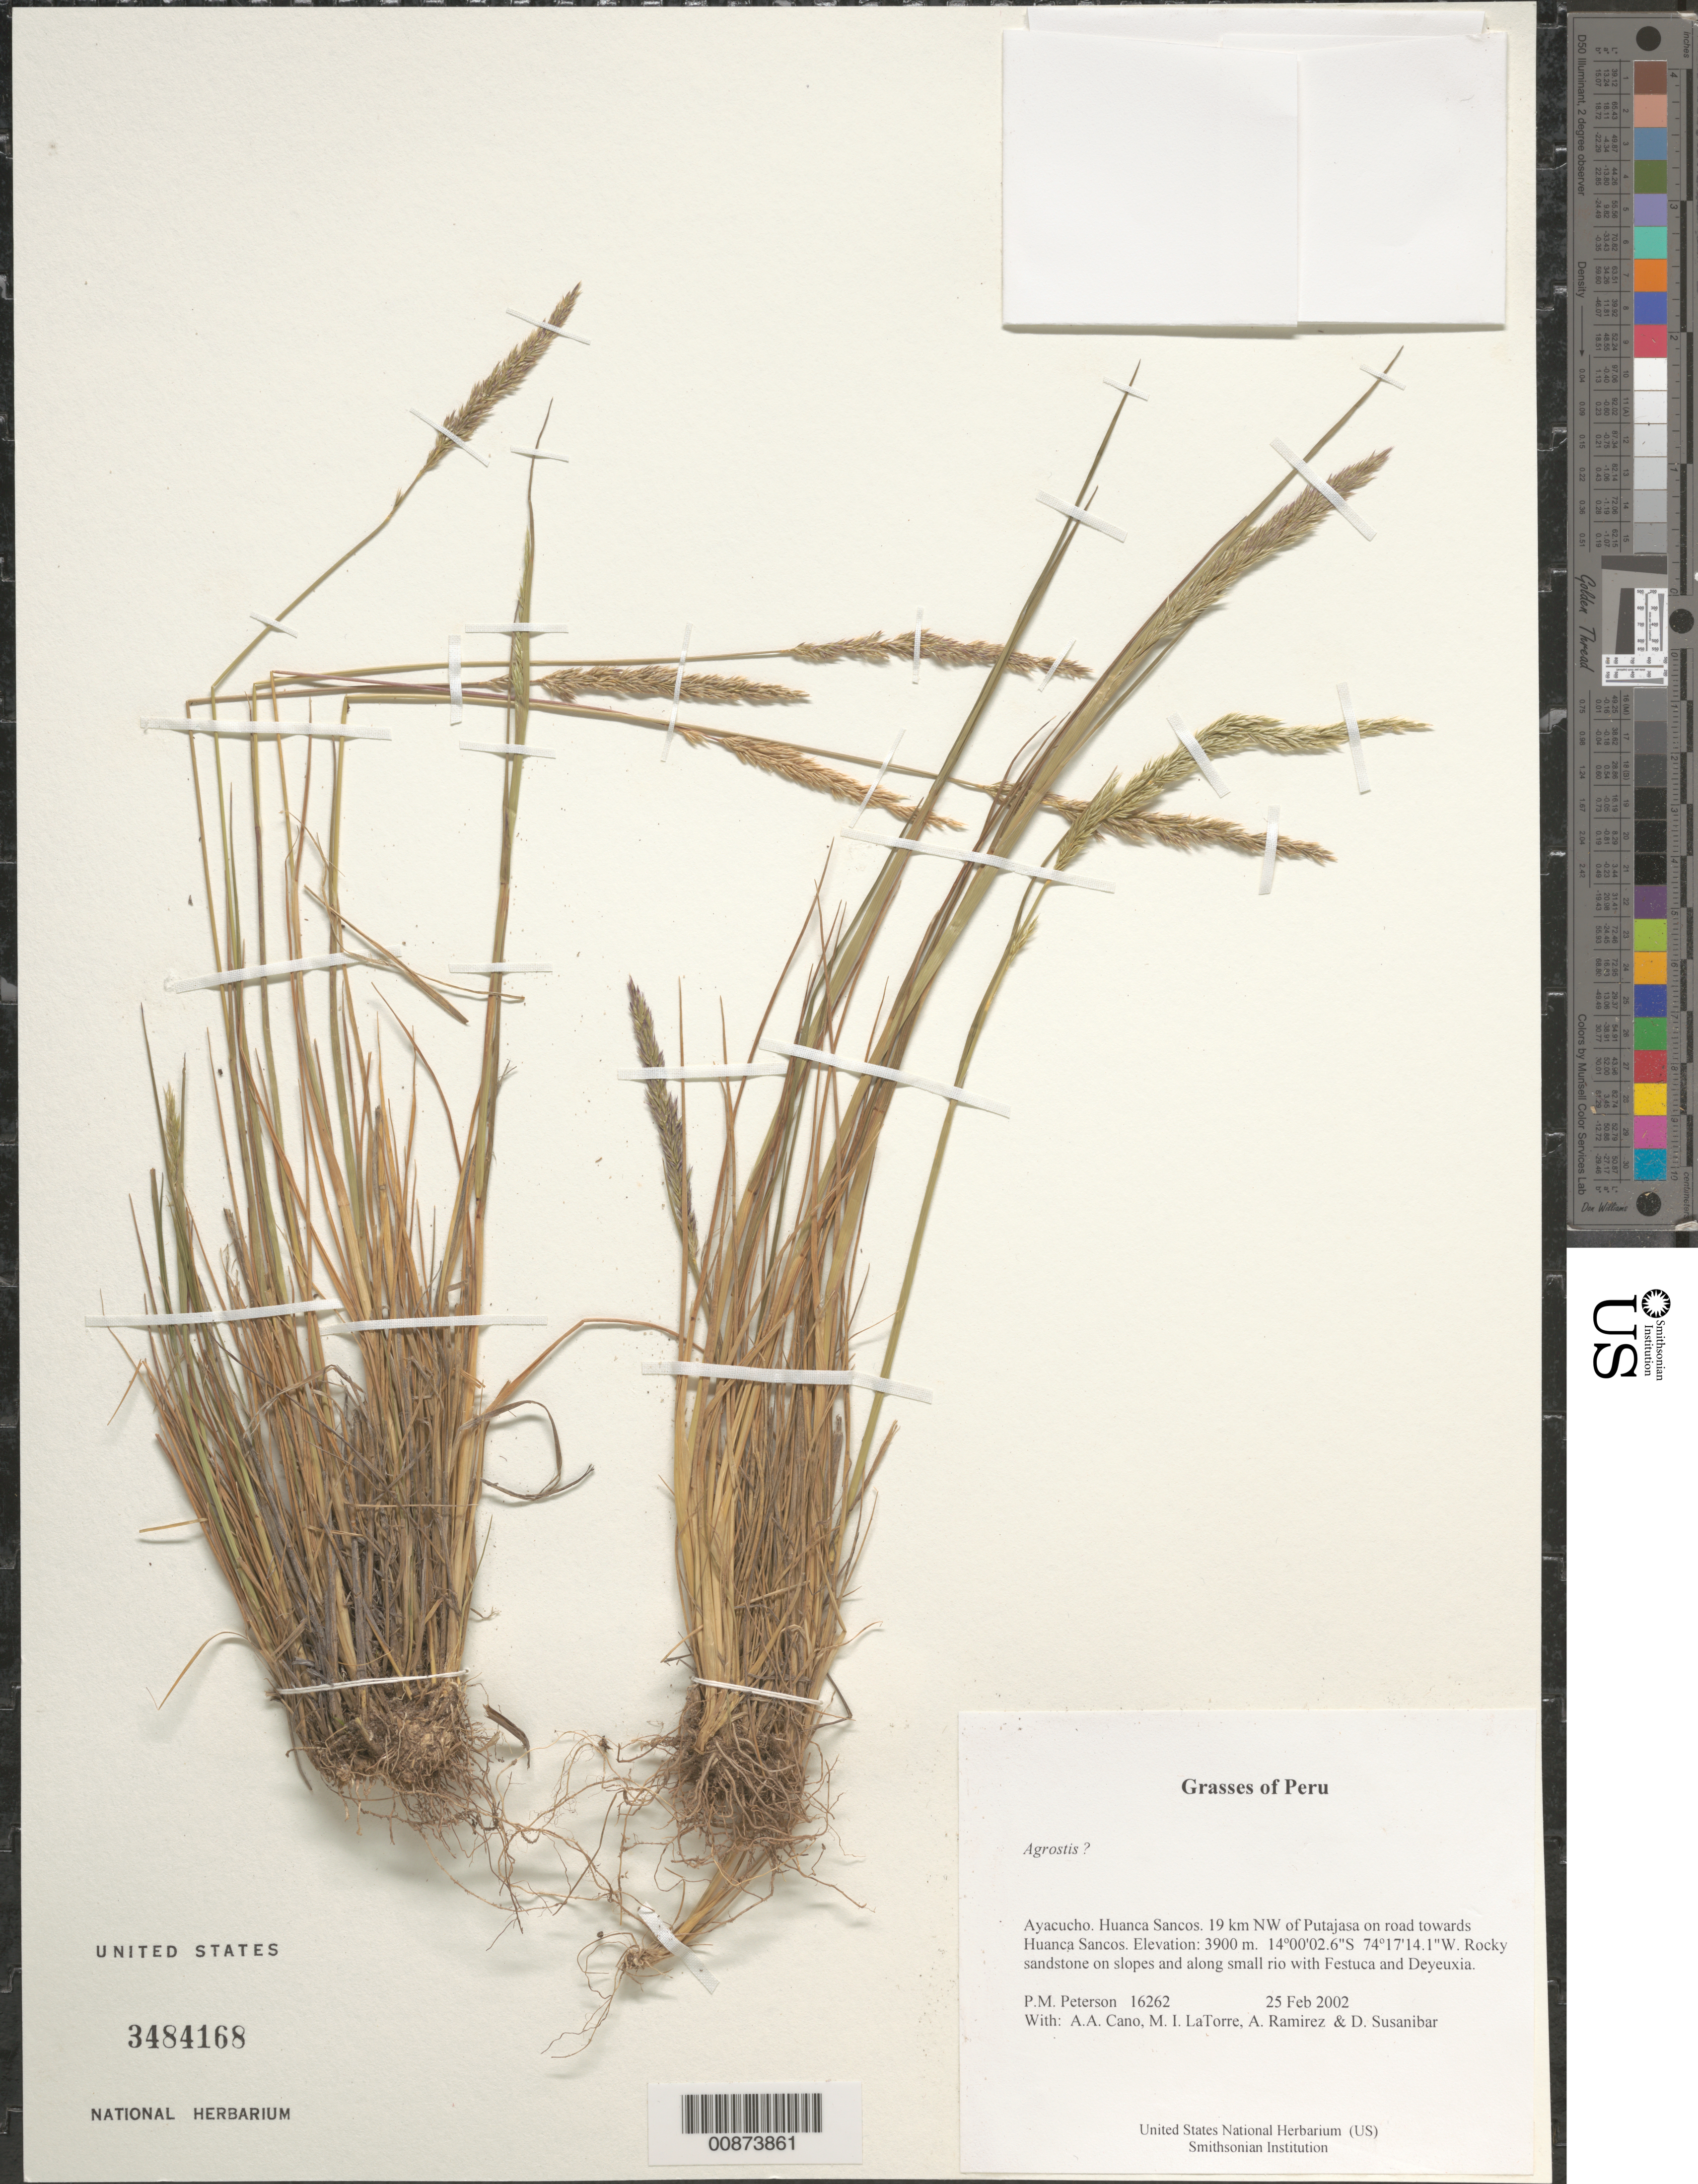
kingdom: Plantae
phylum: Tracheophyta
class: Liliopsida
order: Poales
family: Poaceae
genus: Agrostis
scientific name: Agrostis sp.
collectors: P. M. Peterson, A. Cano, M. I. La Torre, A. Ramírez & D. Susanibar Cruz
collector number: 16262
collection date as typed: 25 Feb 2002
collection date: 2002-02-25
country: Peru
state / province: Ayacucho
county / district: Huanca Sancos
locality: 19 km NW of Putajasa on road towards Huanca Sancos.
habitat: Rocky sandstone on slopes and along small rio with ~Festuca and Deyeuxia~.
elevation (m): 3900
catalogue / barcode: US 3484168